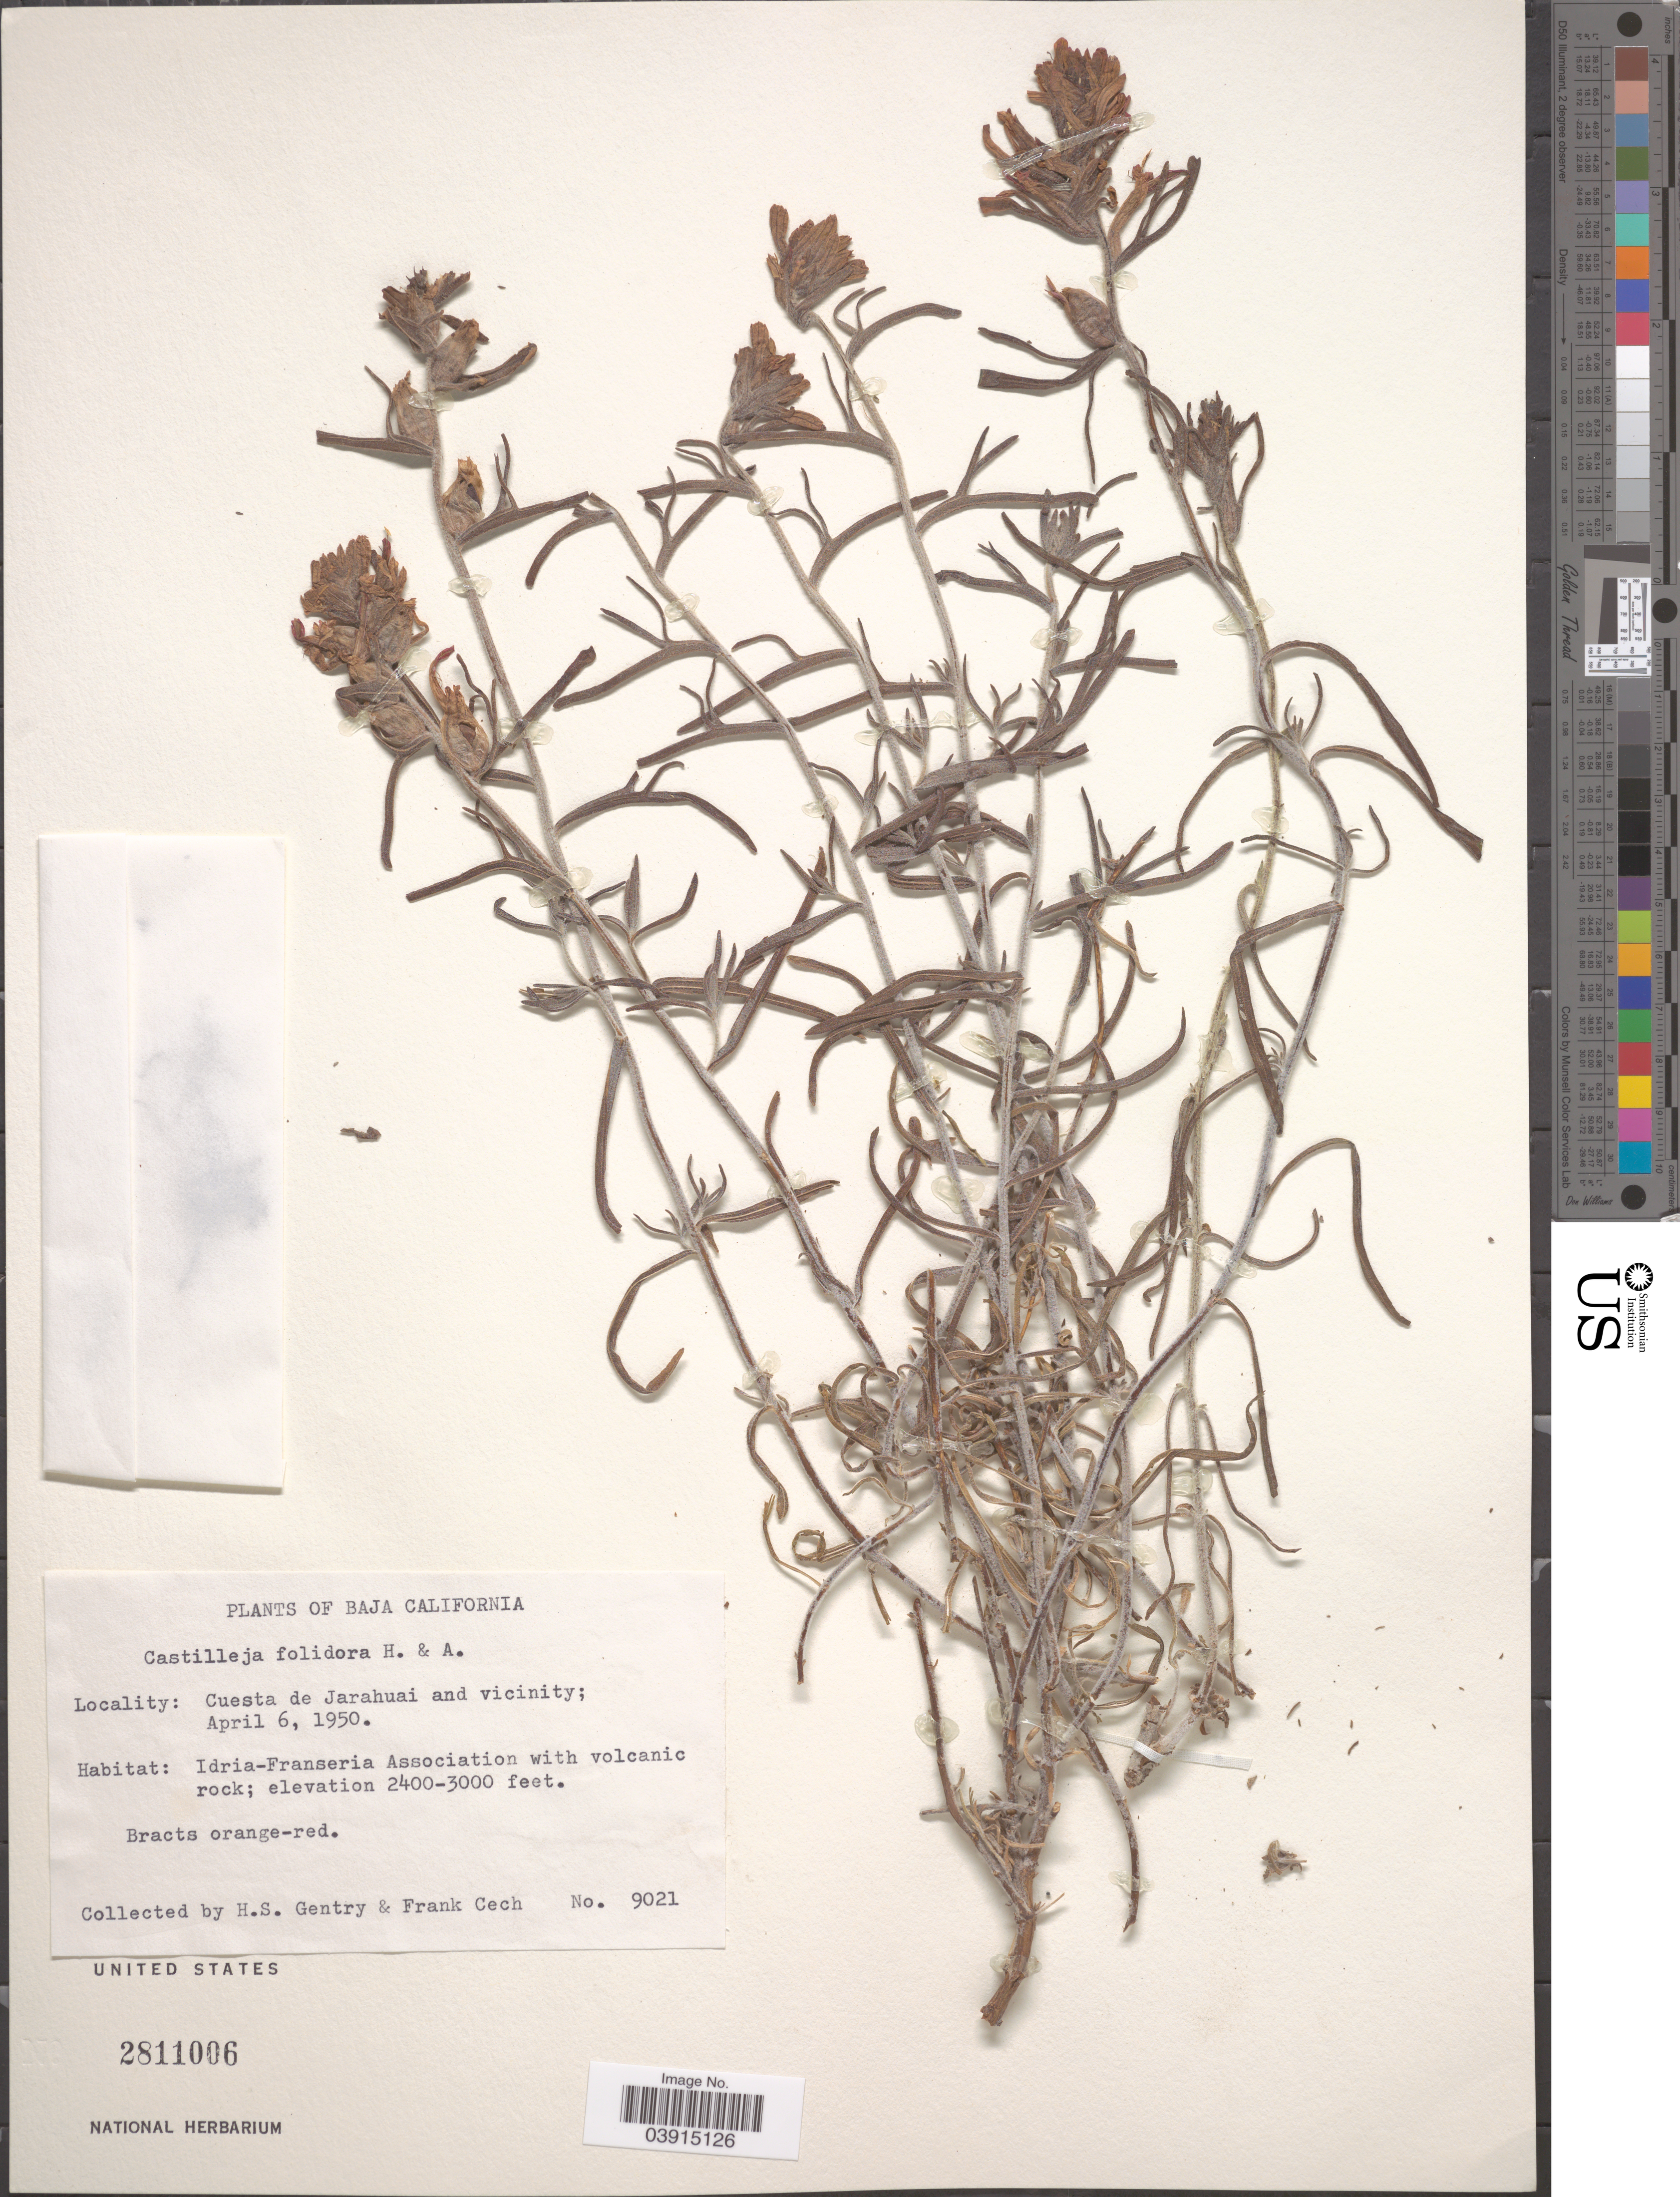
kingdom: Plantae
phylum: Tracheophyta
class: Magnoliopsida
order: Lamiales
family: Orobanchaceae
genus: Castilleja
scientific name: Castilleja foliolosa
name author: Hook. f.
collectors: H. S. Gentry & F. Cech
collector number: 9021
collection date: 1950-04-06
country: Mexico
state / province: Baja California Norte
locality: Cuesta de Jarahuai and vicinity.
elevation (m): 732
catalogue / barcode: US 2811006